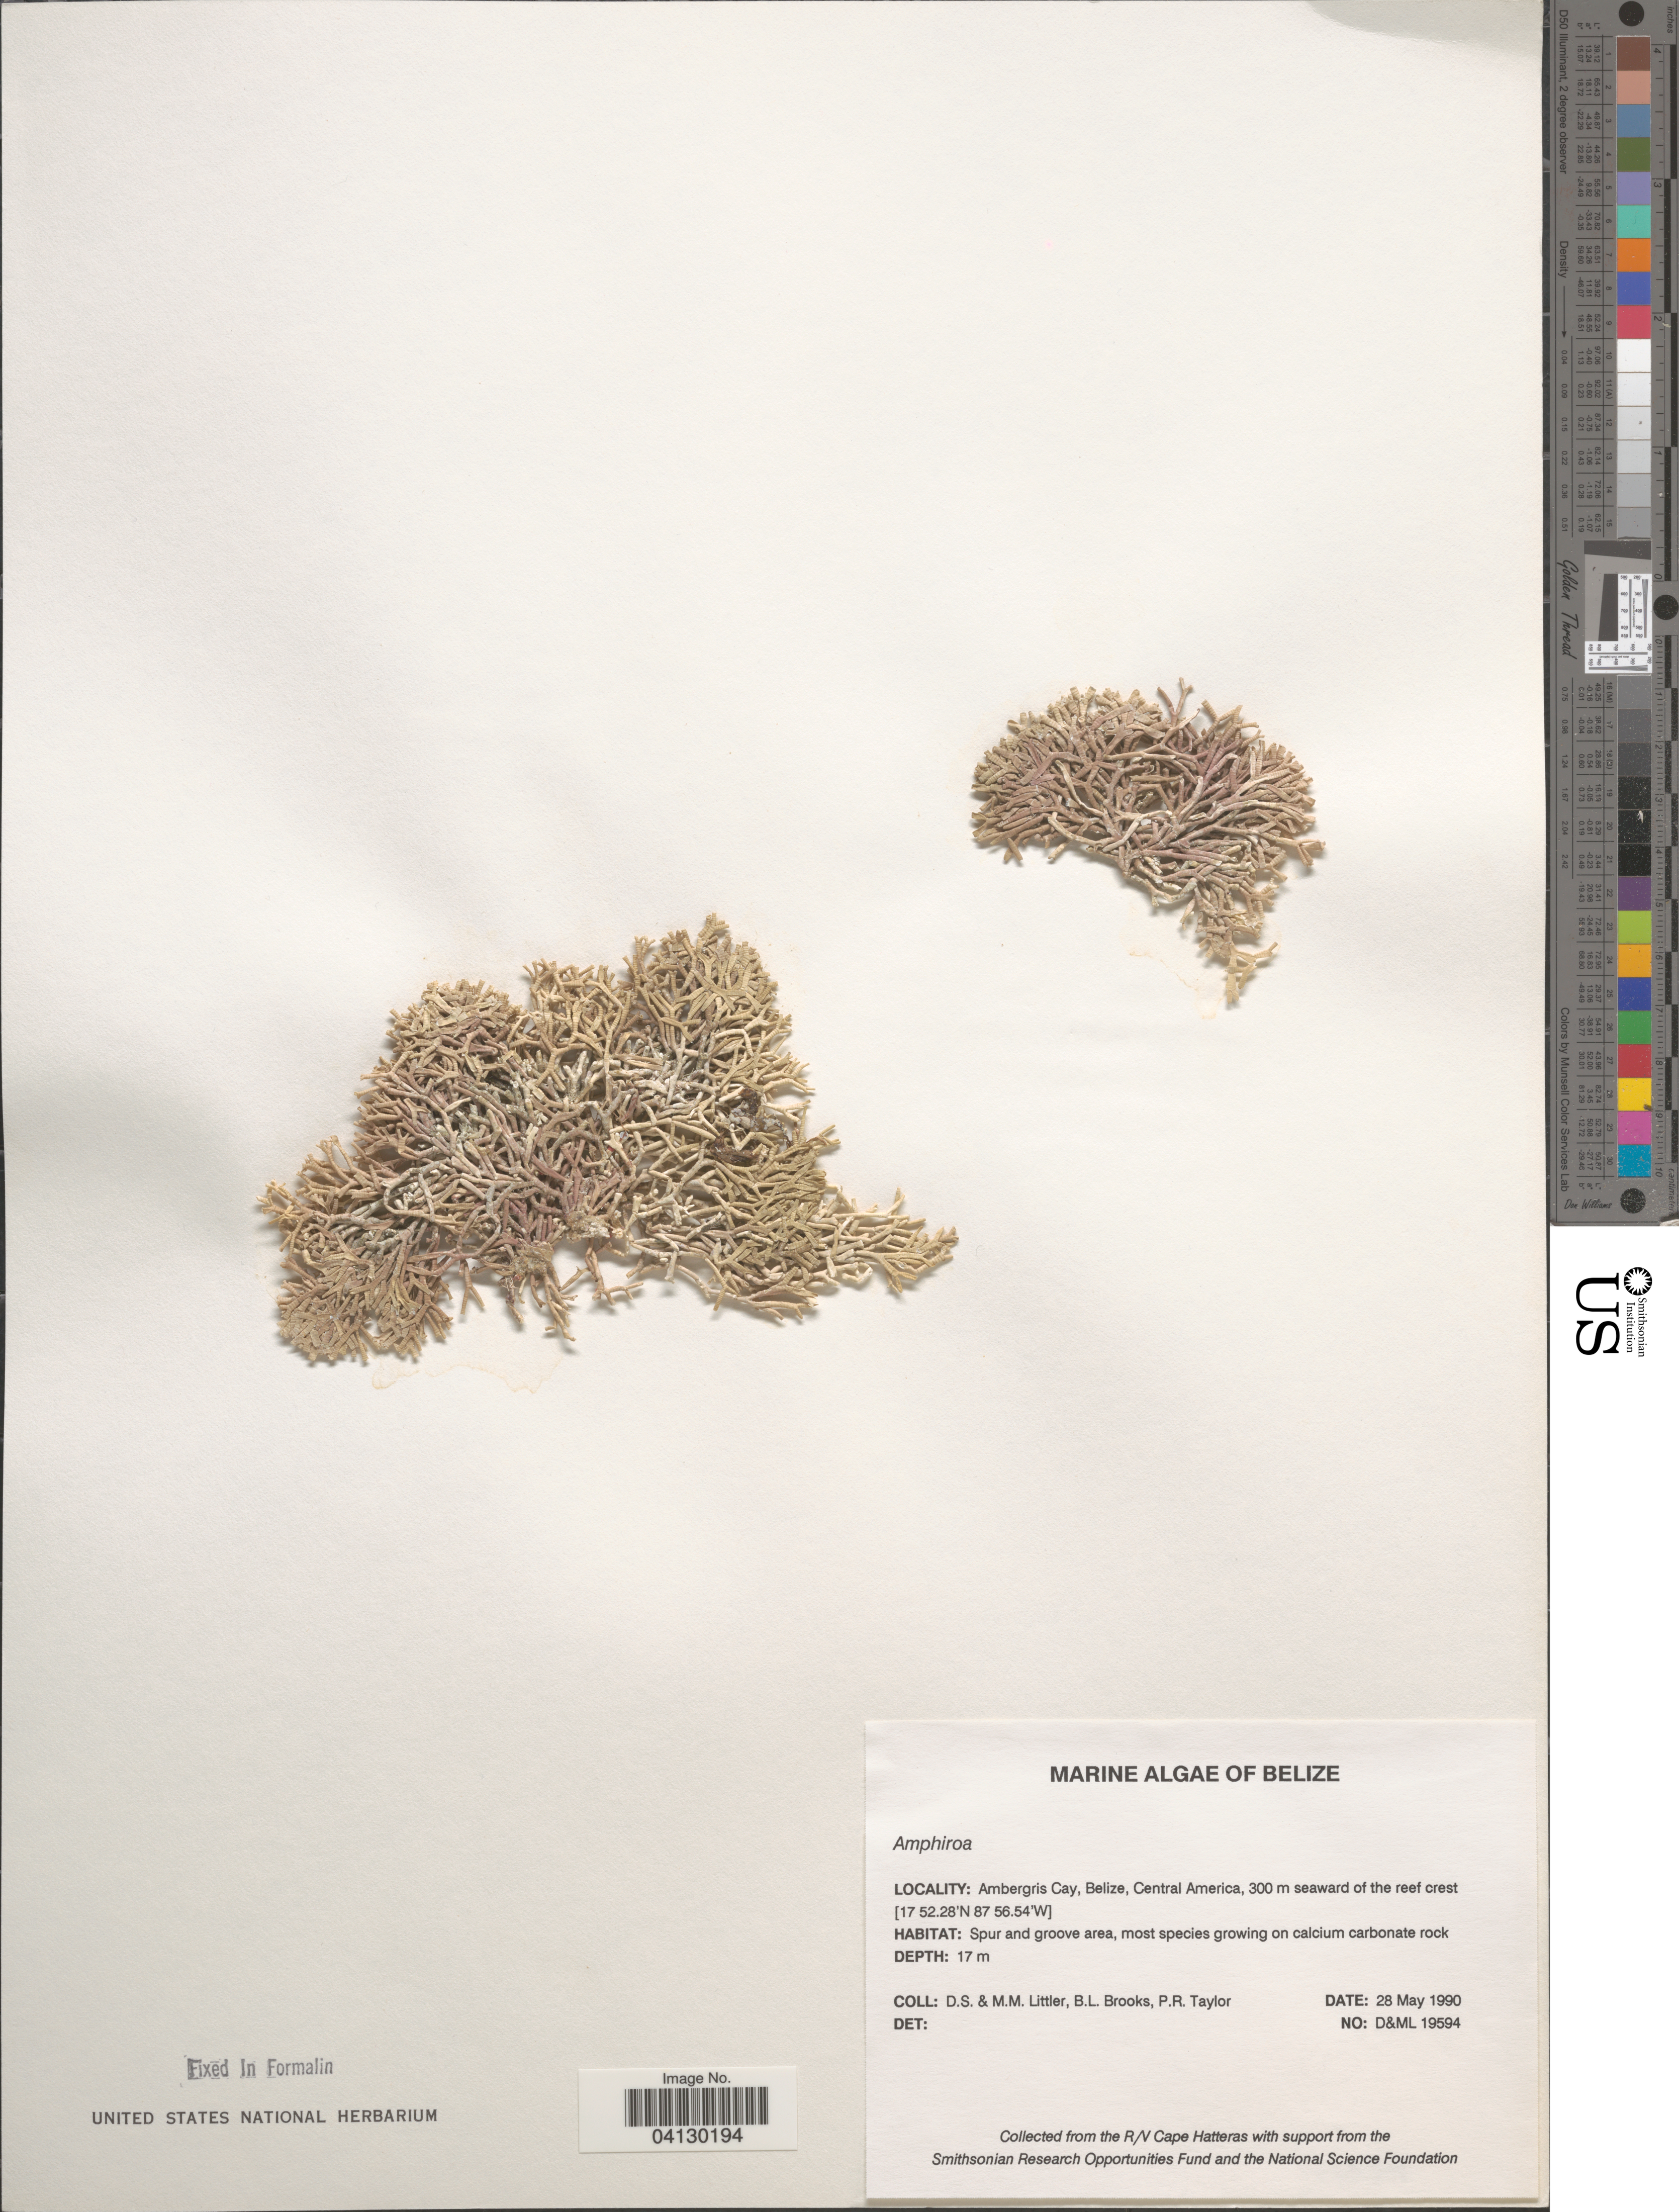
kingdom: Plantae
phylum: Rhodophyta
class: Florideophyceae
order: Nemaliales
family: Galaxauraceae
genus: Galaxaura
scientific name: Galaxaura sp.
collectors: D. S. Littler, B. Brooks & P. R. Taylor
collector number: D&ML19594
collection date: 1990-05-28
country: Belize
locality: Ambergris Cay, 300 m seaward of the reef crest.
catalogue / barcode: US 328595